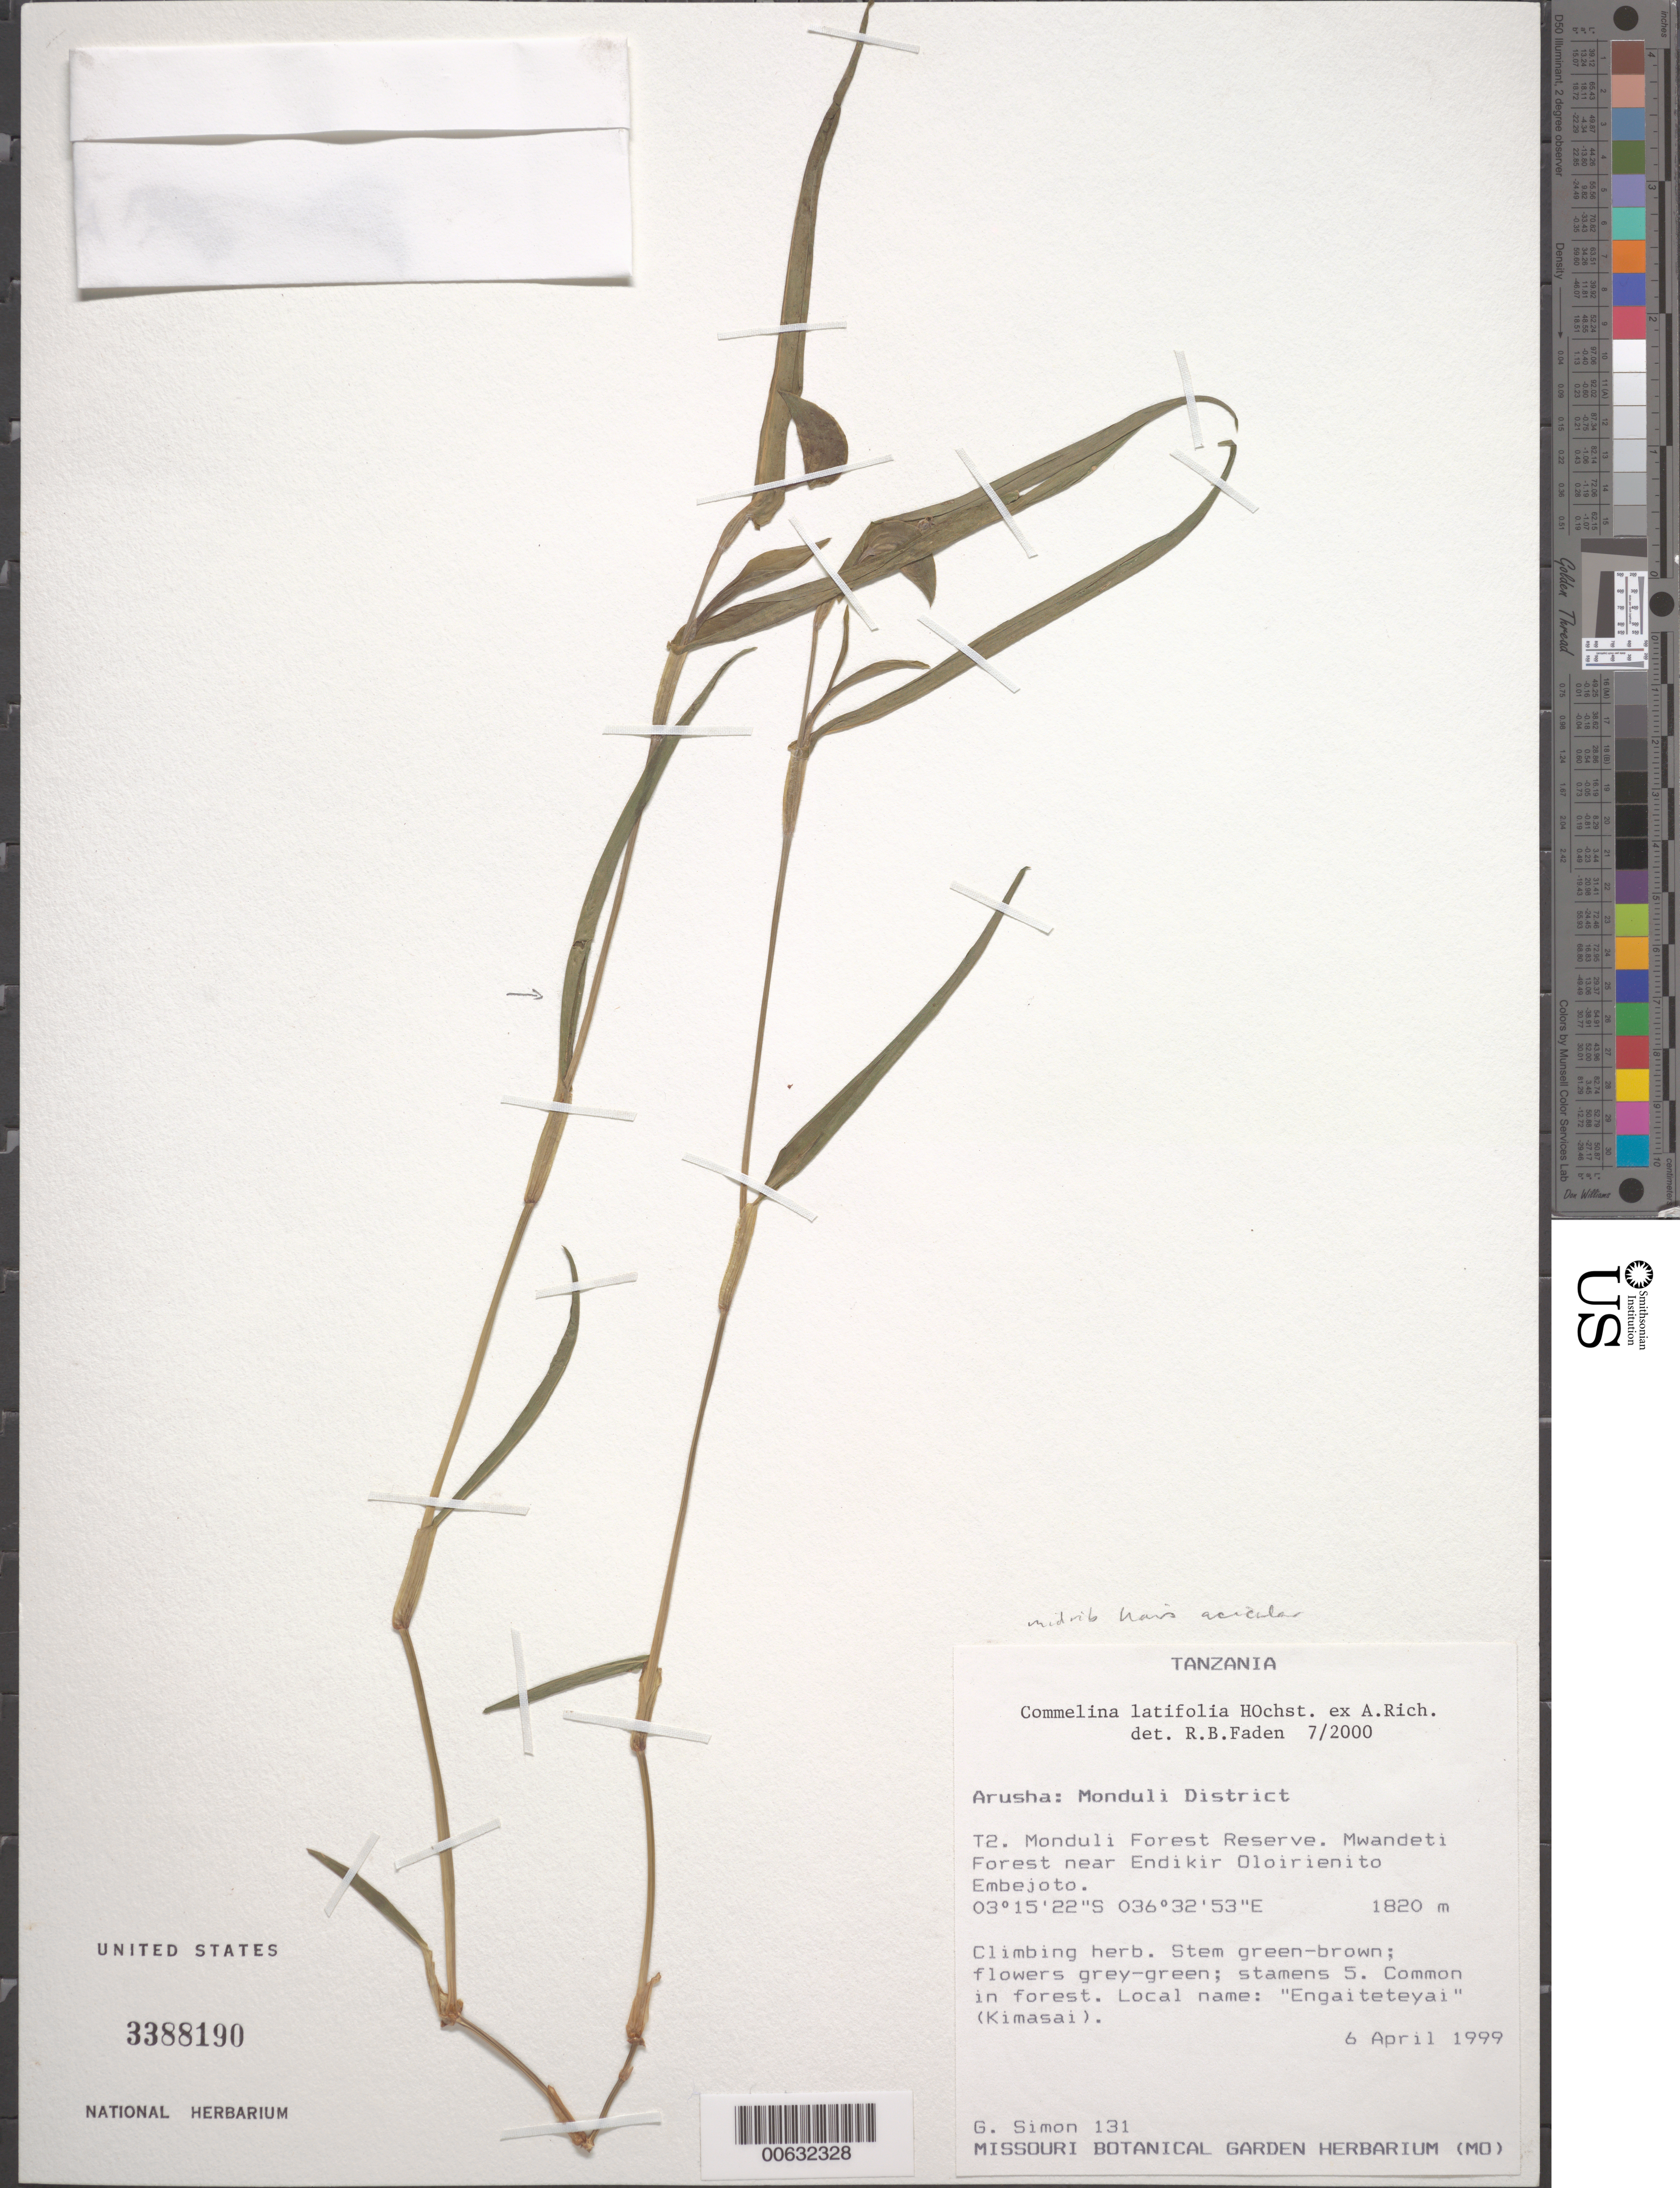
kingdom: Plantae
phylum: Tracheophyta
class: Liliopsida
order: Commelinales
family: Commelinaceae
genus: Commelina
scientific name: Commelina latifolia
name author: Hochst. ex A. Rich.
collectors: G. Simon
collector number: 131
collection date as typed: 06 Apr 1999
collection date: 1999-04-06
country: Tanzania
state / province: Arusha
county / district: Monduli Dist.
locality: T2, mwandeti forest reserve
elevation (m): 1820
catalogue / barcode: US 3388190